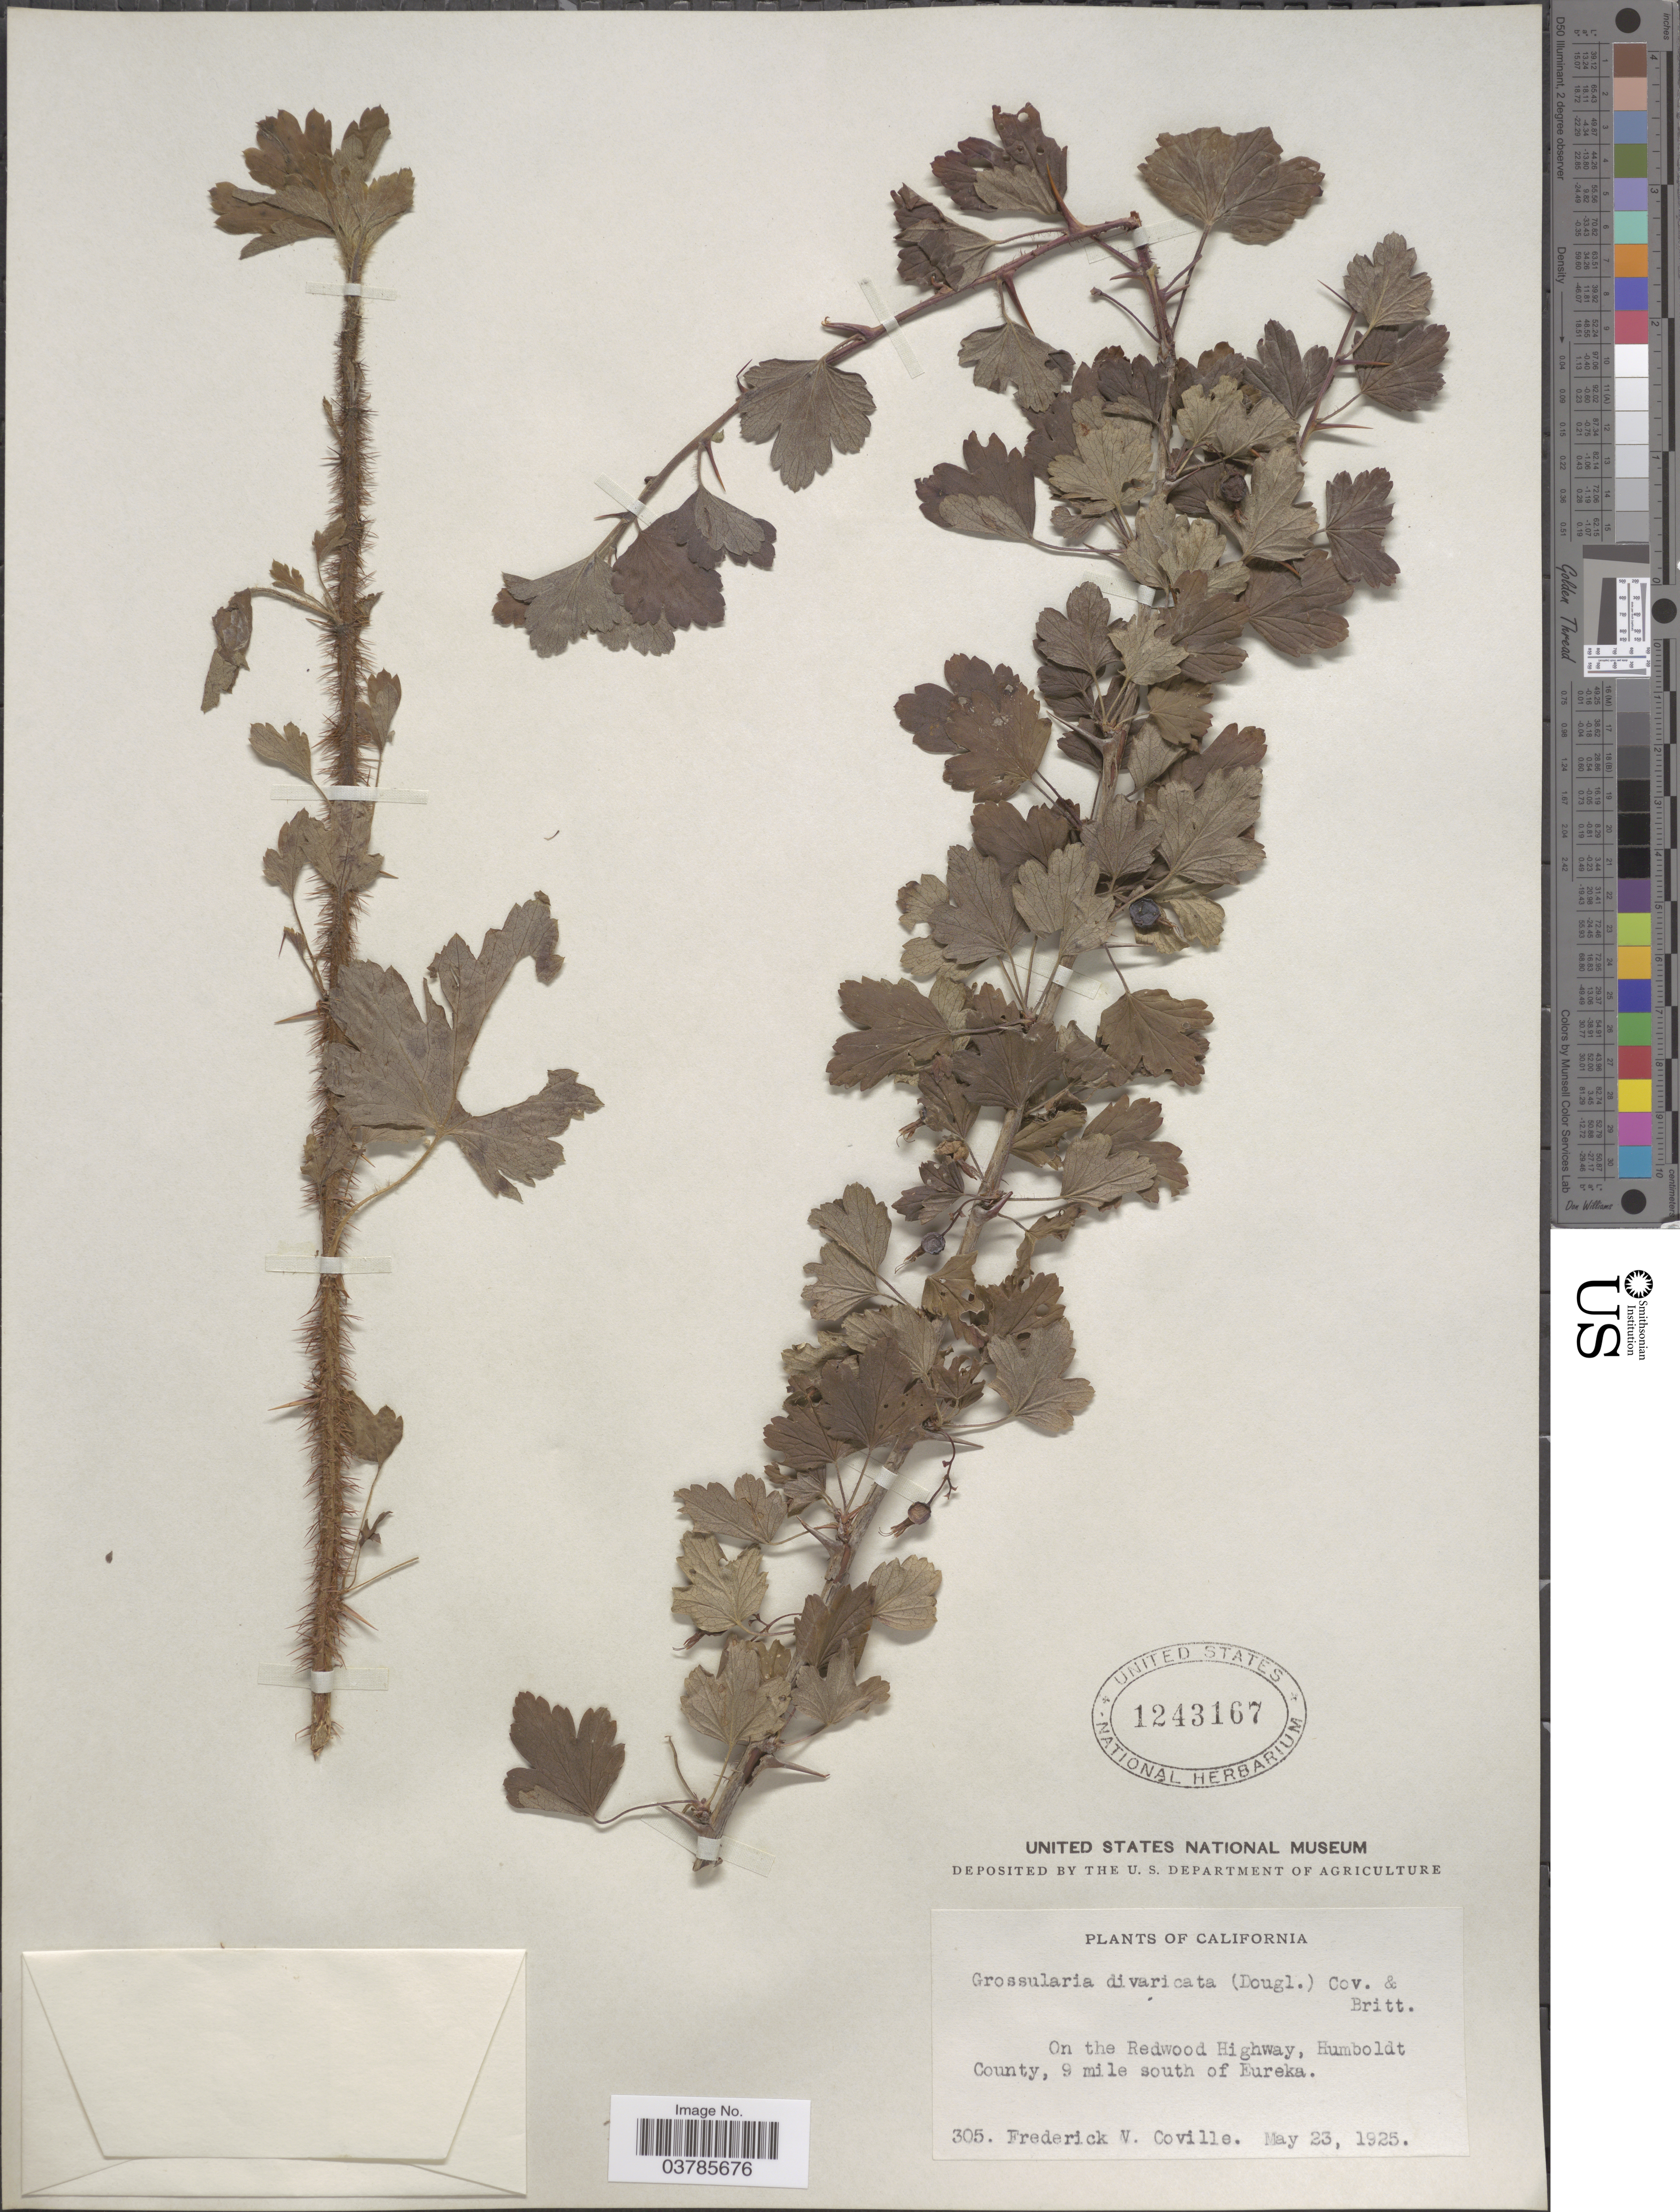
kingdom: Plantae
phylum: Tracheophyta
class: Magnoliopsida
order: Saxifragales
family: Grossulariaceae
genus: Ribes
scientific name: Ribes divaricatum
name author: Douglas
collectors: F. V. Coville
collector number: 305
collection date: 1925-05-23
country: United States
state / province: California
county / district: Humboldt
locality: On the Redwood Highway, Humboldt County, 9 mile south of Eureka.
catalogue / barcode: US 1243167